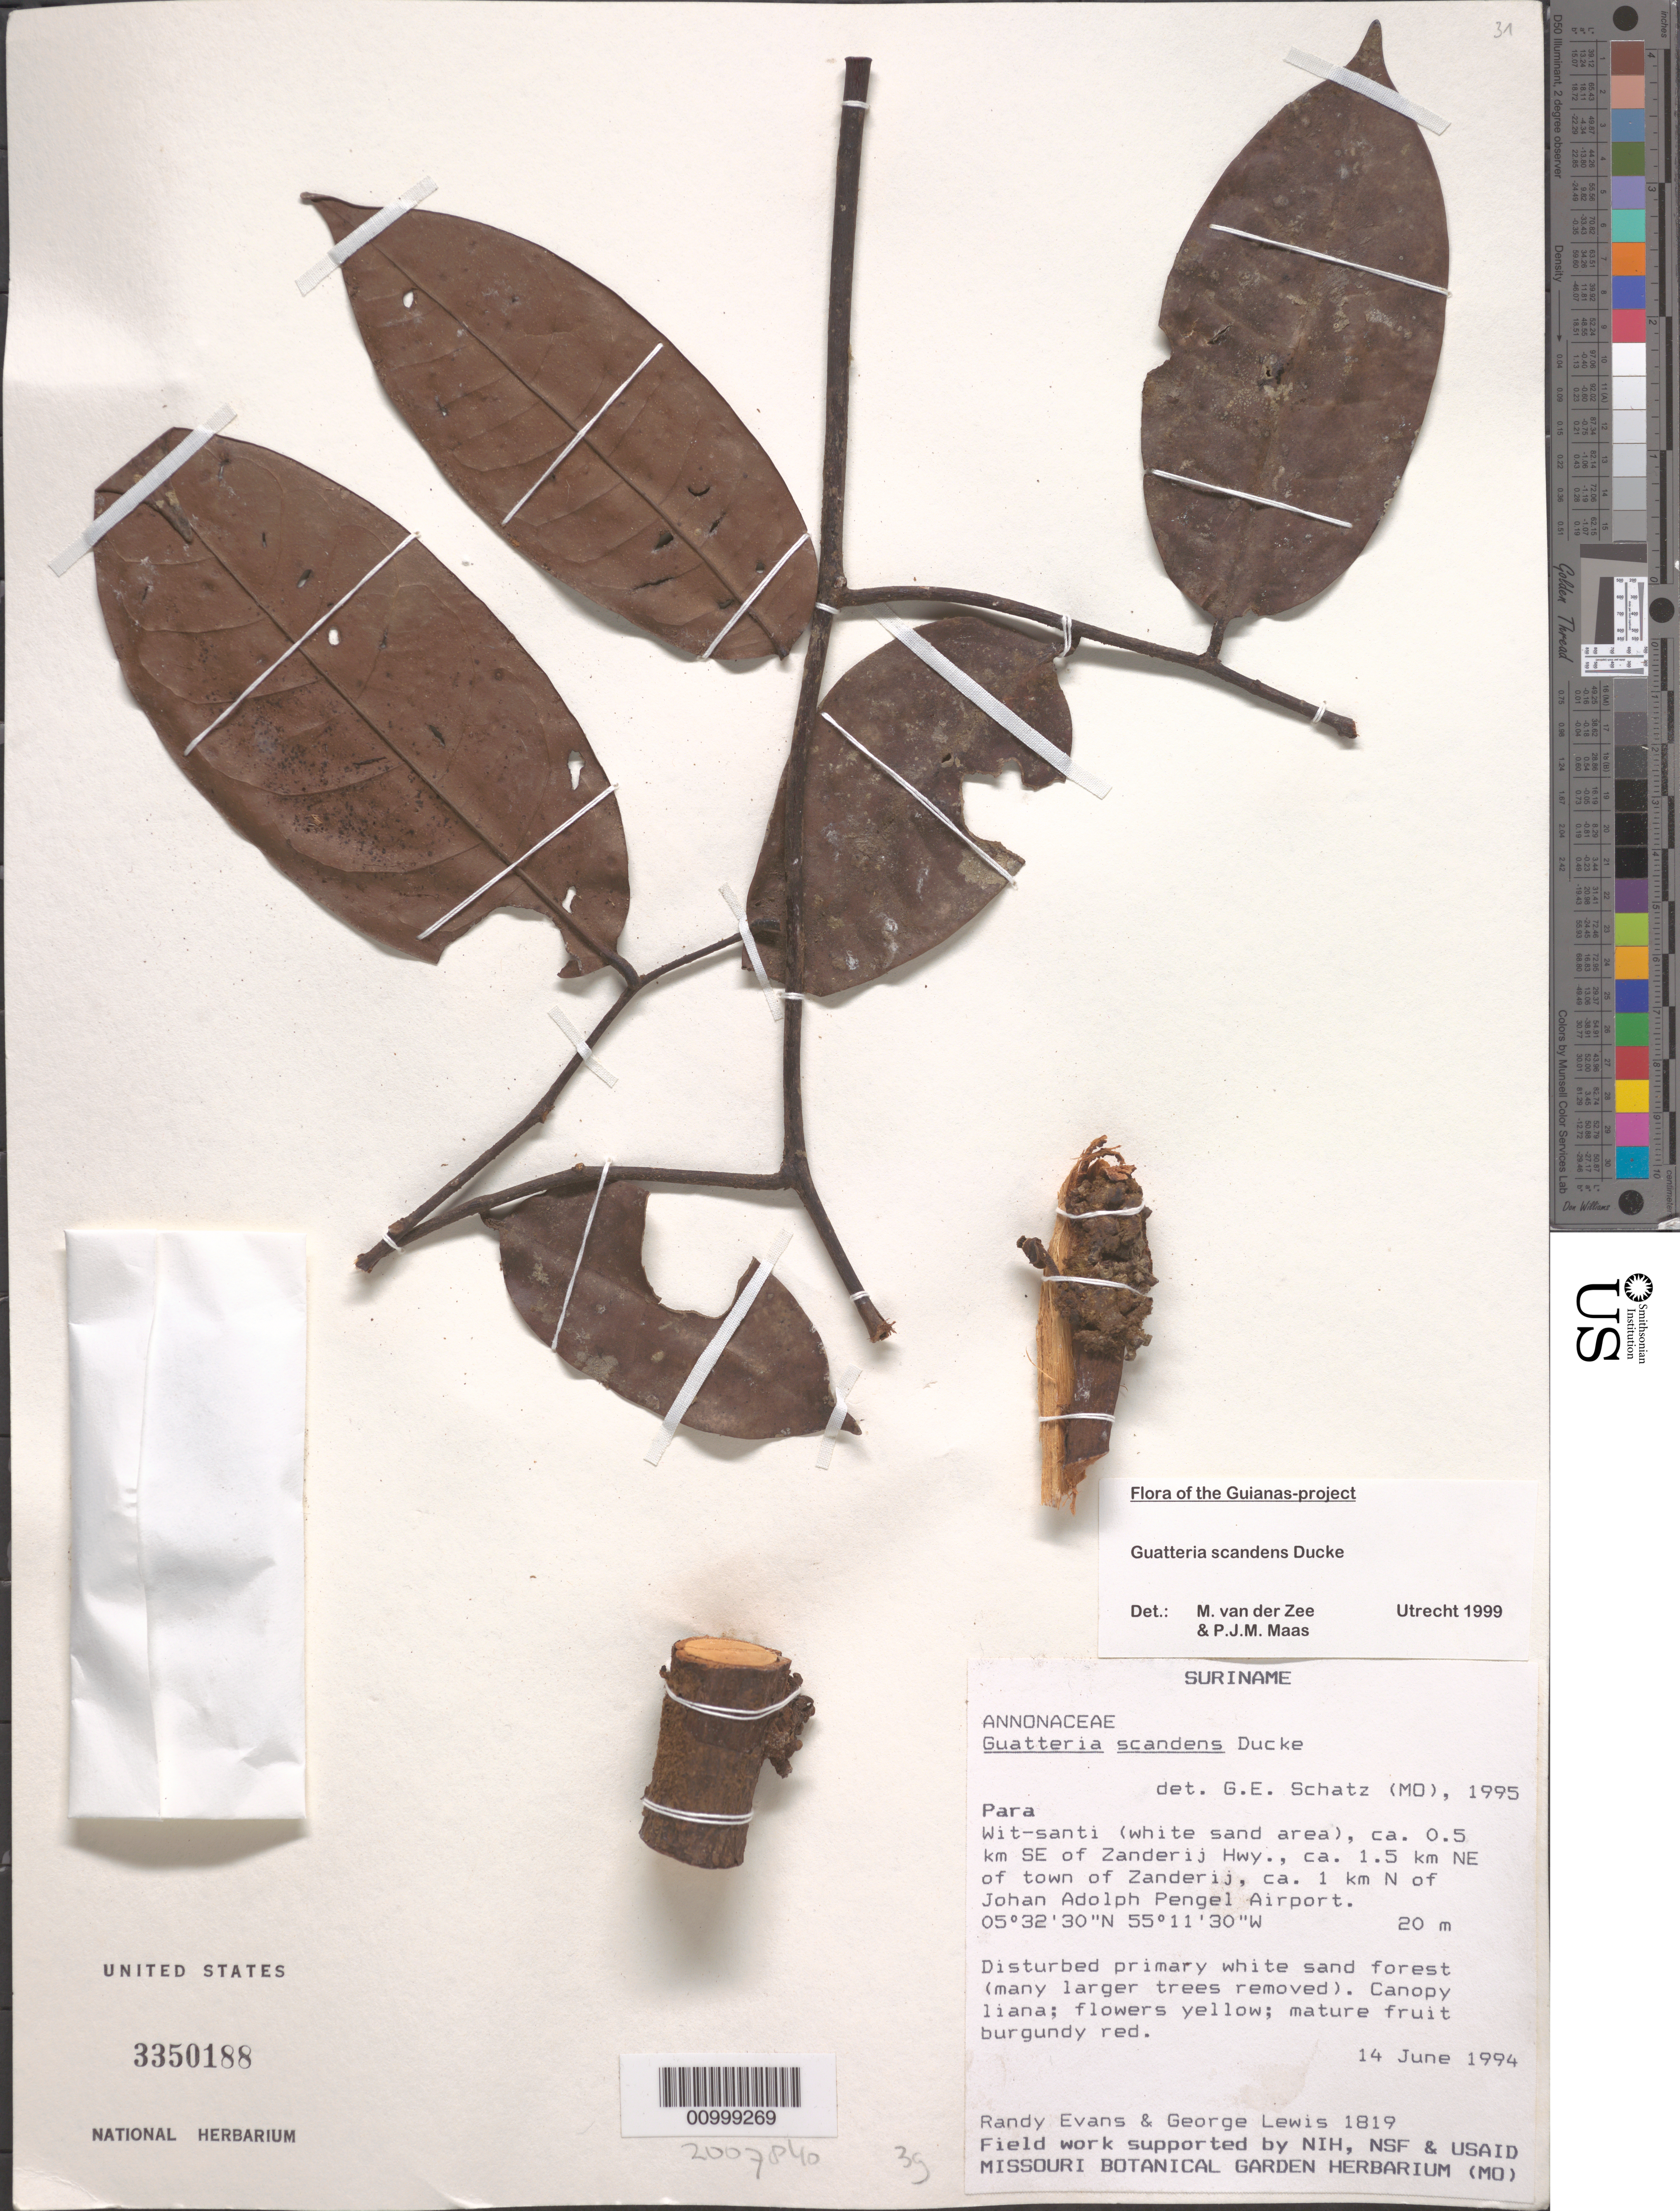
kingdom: Plantae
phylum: Tracheophyta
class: Magnoliopsida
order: Magnoliales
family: Annonaceae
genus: Guatteria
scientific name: Guatteria scandens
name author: Ducke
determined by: van der Zee, M.; Maas, P. J.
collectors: R. Evans & G. Lewis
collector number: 1819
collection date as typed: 14-Jun-94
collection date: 1994-06-14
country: Suriname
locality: .5 km SE of Zanderij Hwy., ca. 1.5 km NE of town of Zanderij, ca. 1 km N of Johan Adolph Pengel Airport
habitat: White sand area. Disturbed primary white sand forest (many larger trees removed.)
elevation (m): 20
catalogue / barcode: US 3350188